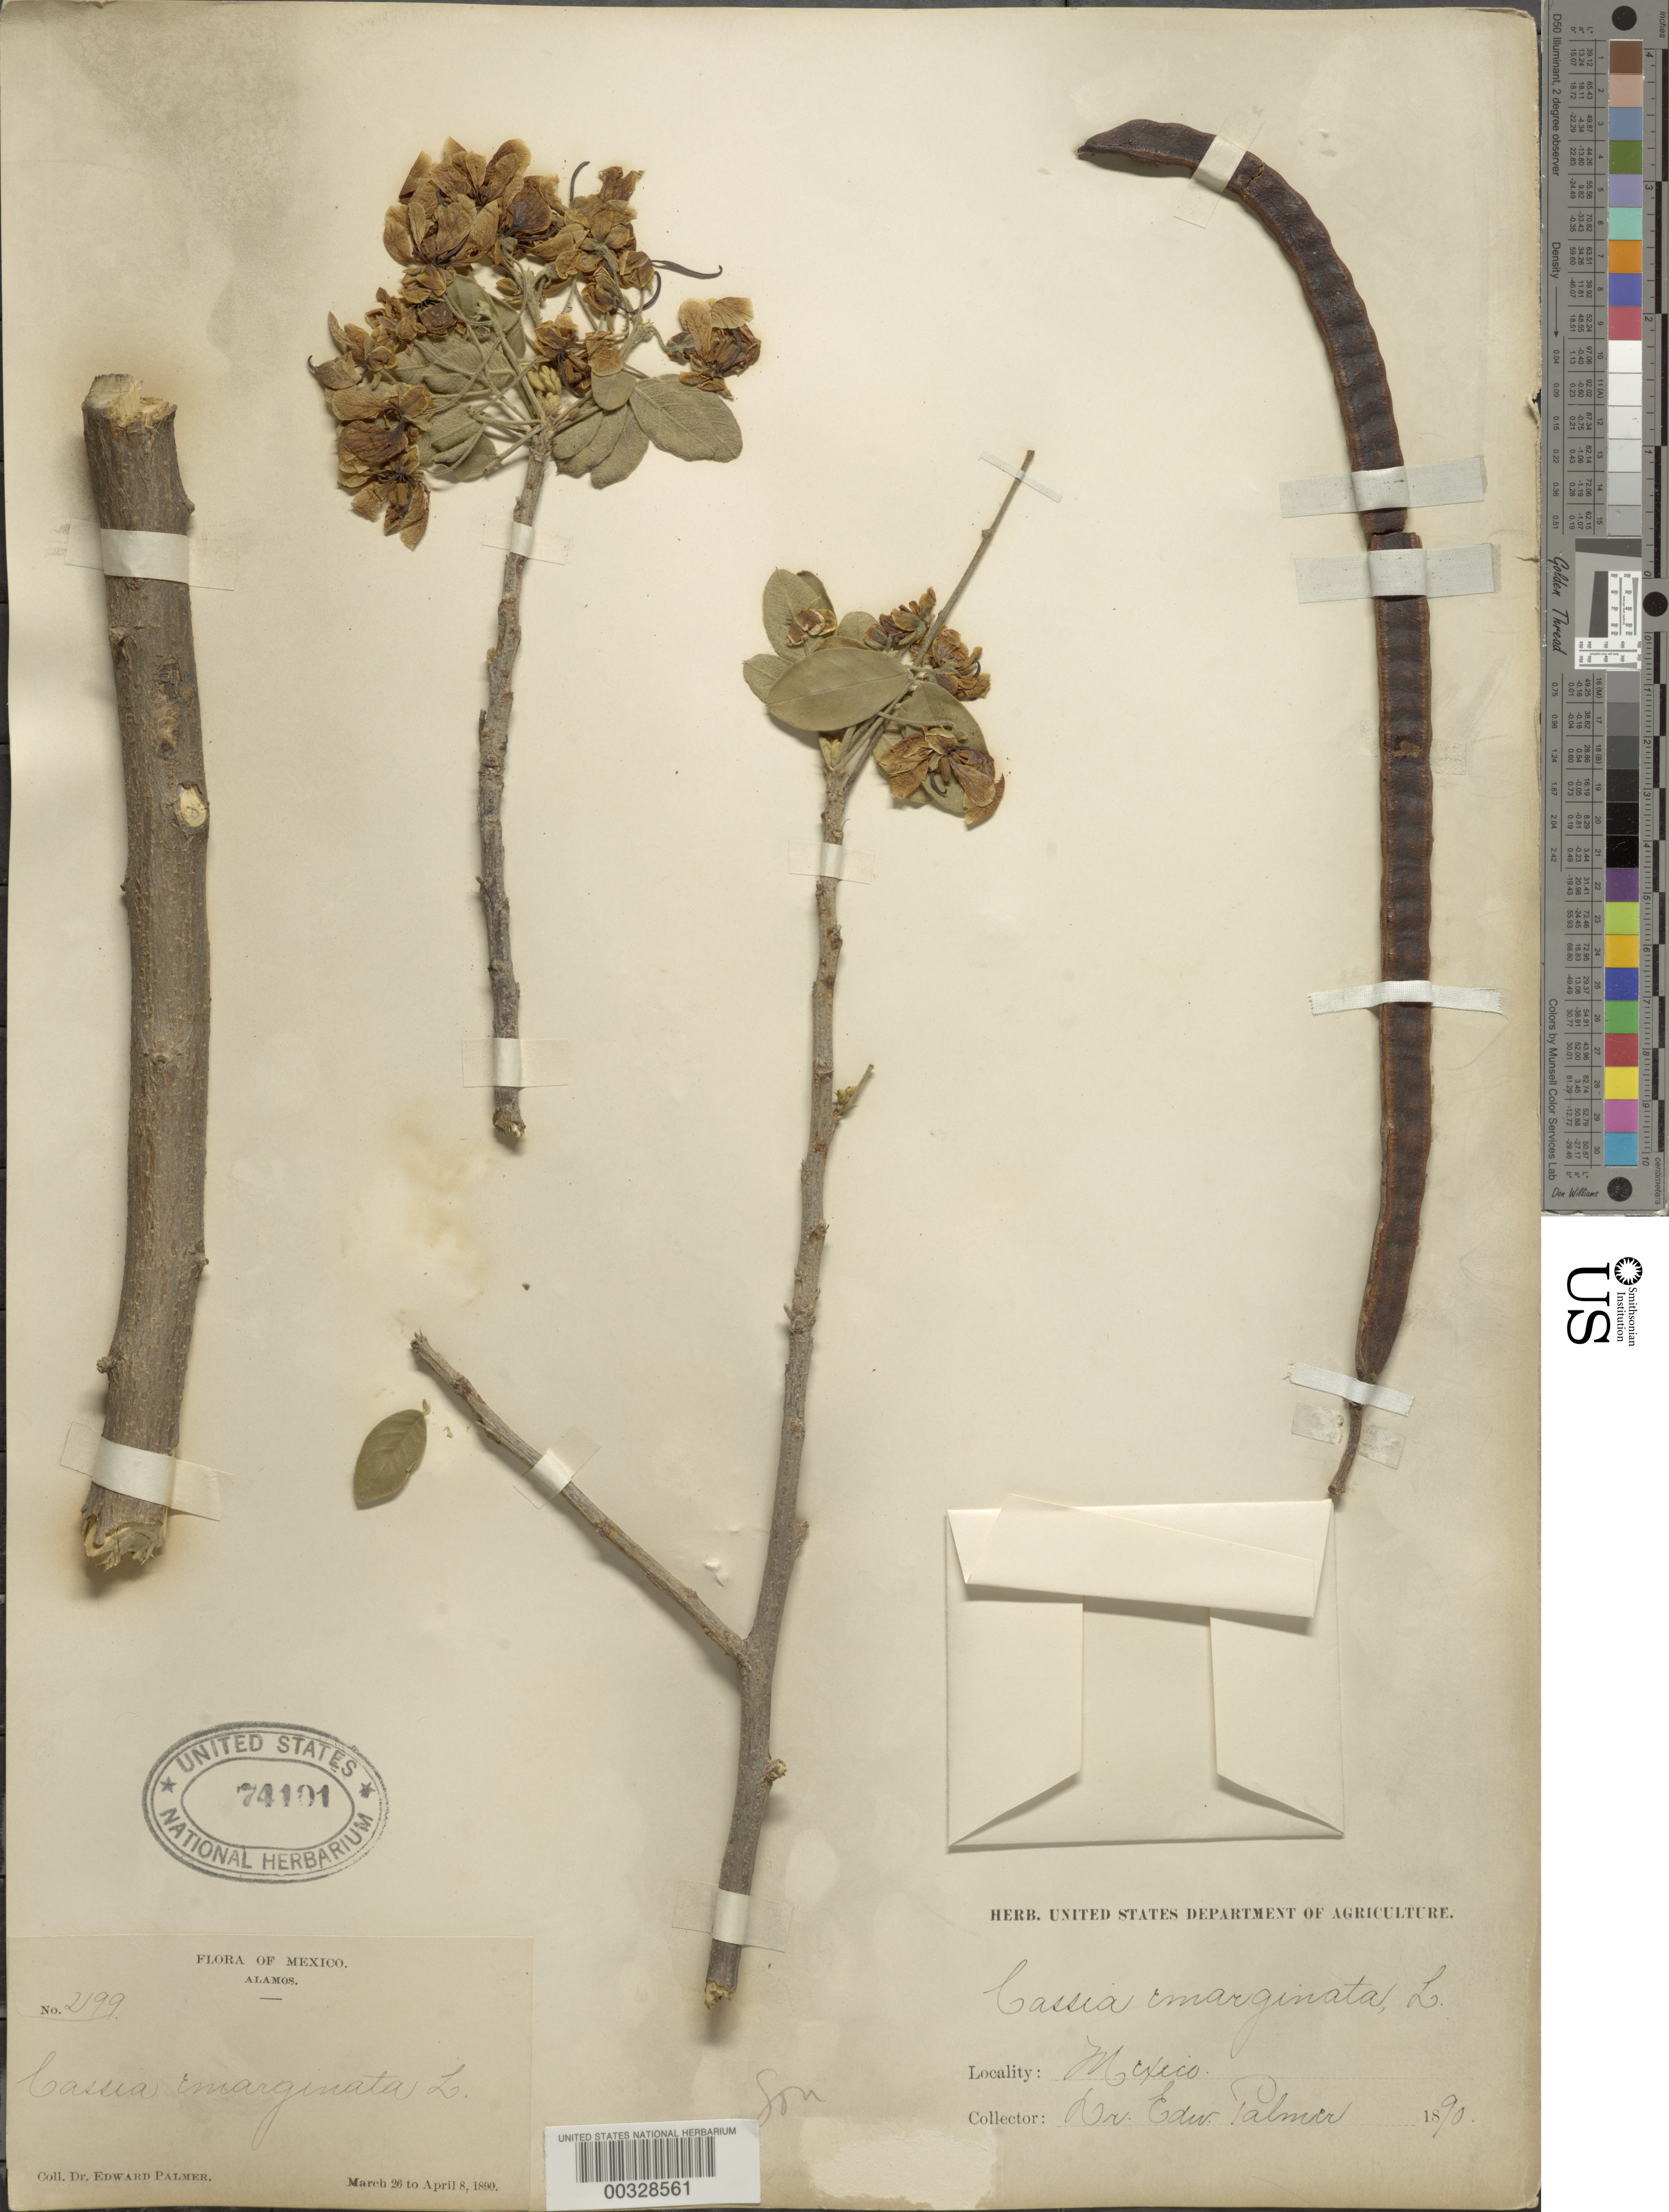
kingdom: Plantae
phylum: Tracheophyta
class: Magnoliopsida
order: Fabales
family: Fabaceae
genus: Senna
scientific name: Senna emarginata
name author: L.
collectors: E. Palmer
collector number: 2199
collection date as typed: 26 Mar 1890 to 08 Apr 1980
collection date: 1890-03-26/1980-04-08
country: Mexico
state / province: Sonora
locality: Alamos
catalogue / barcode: US 74101